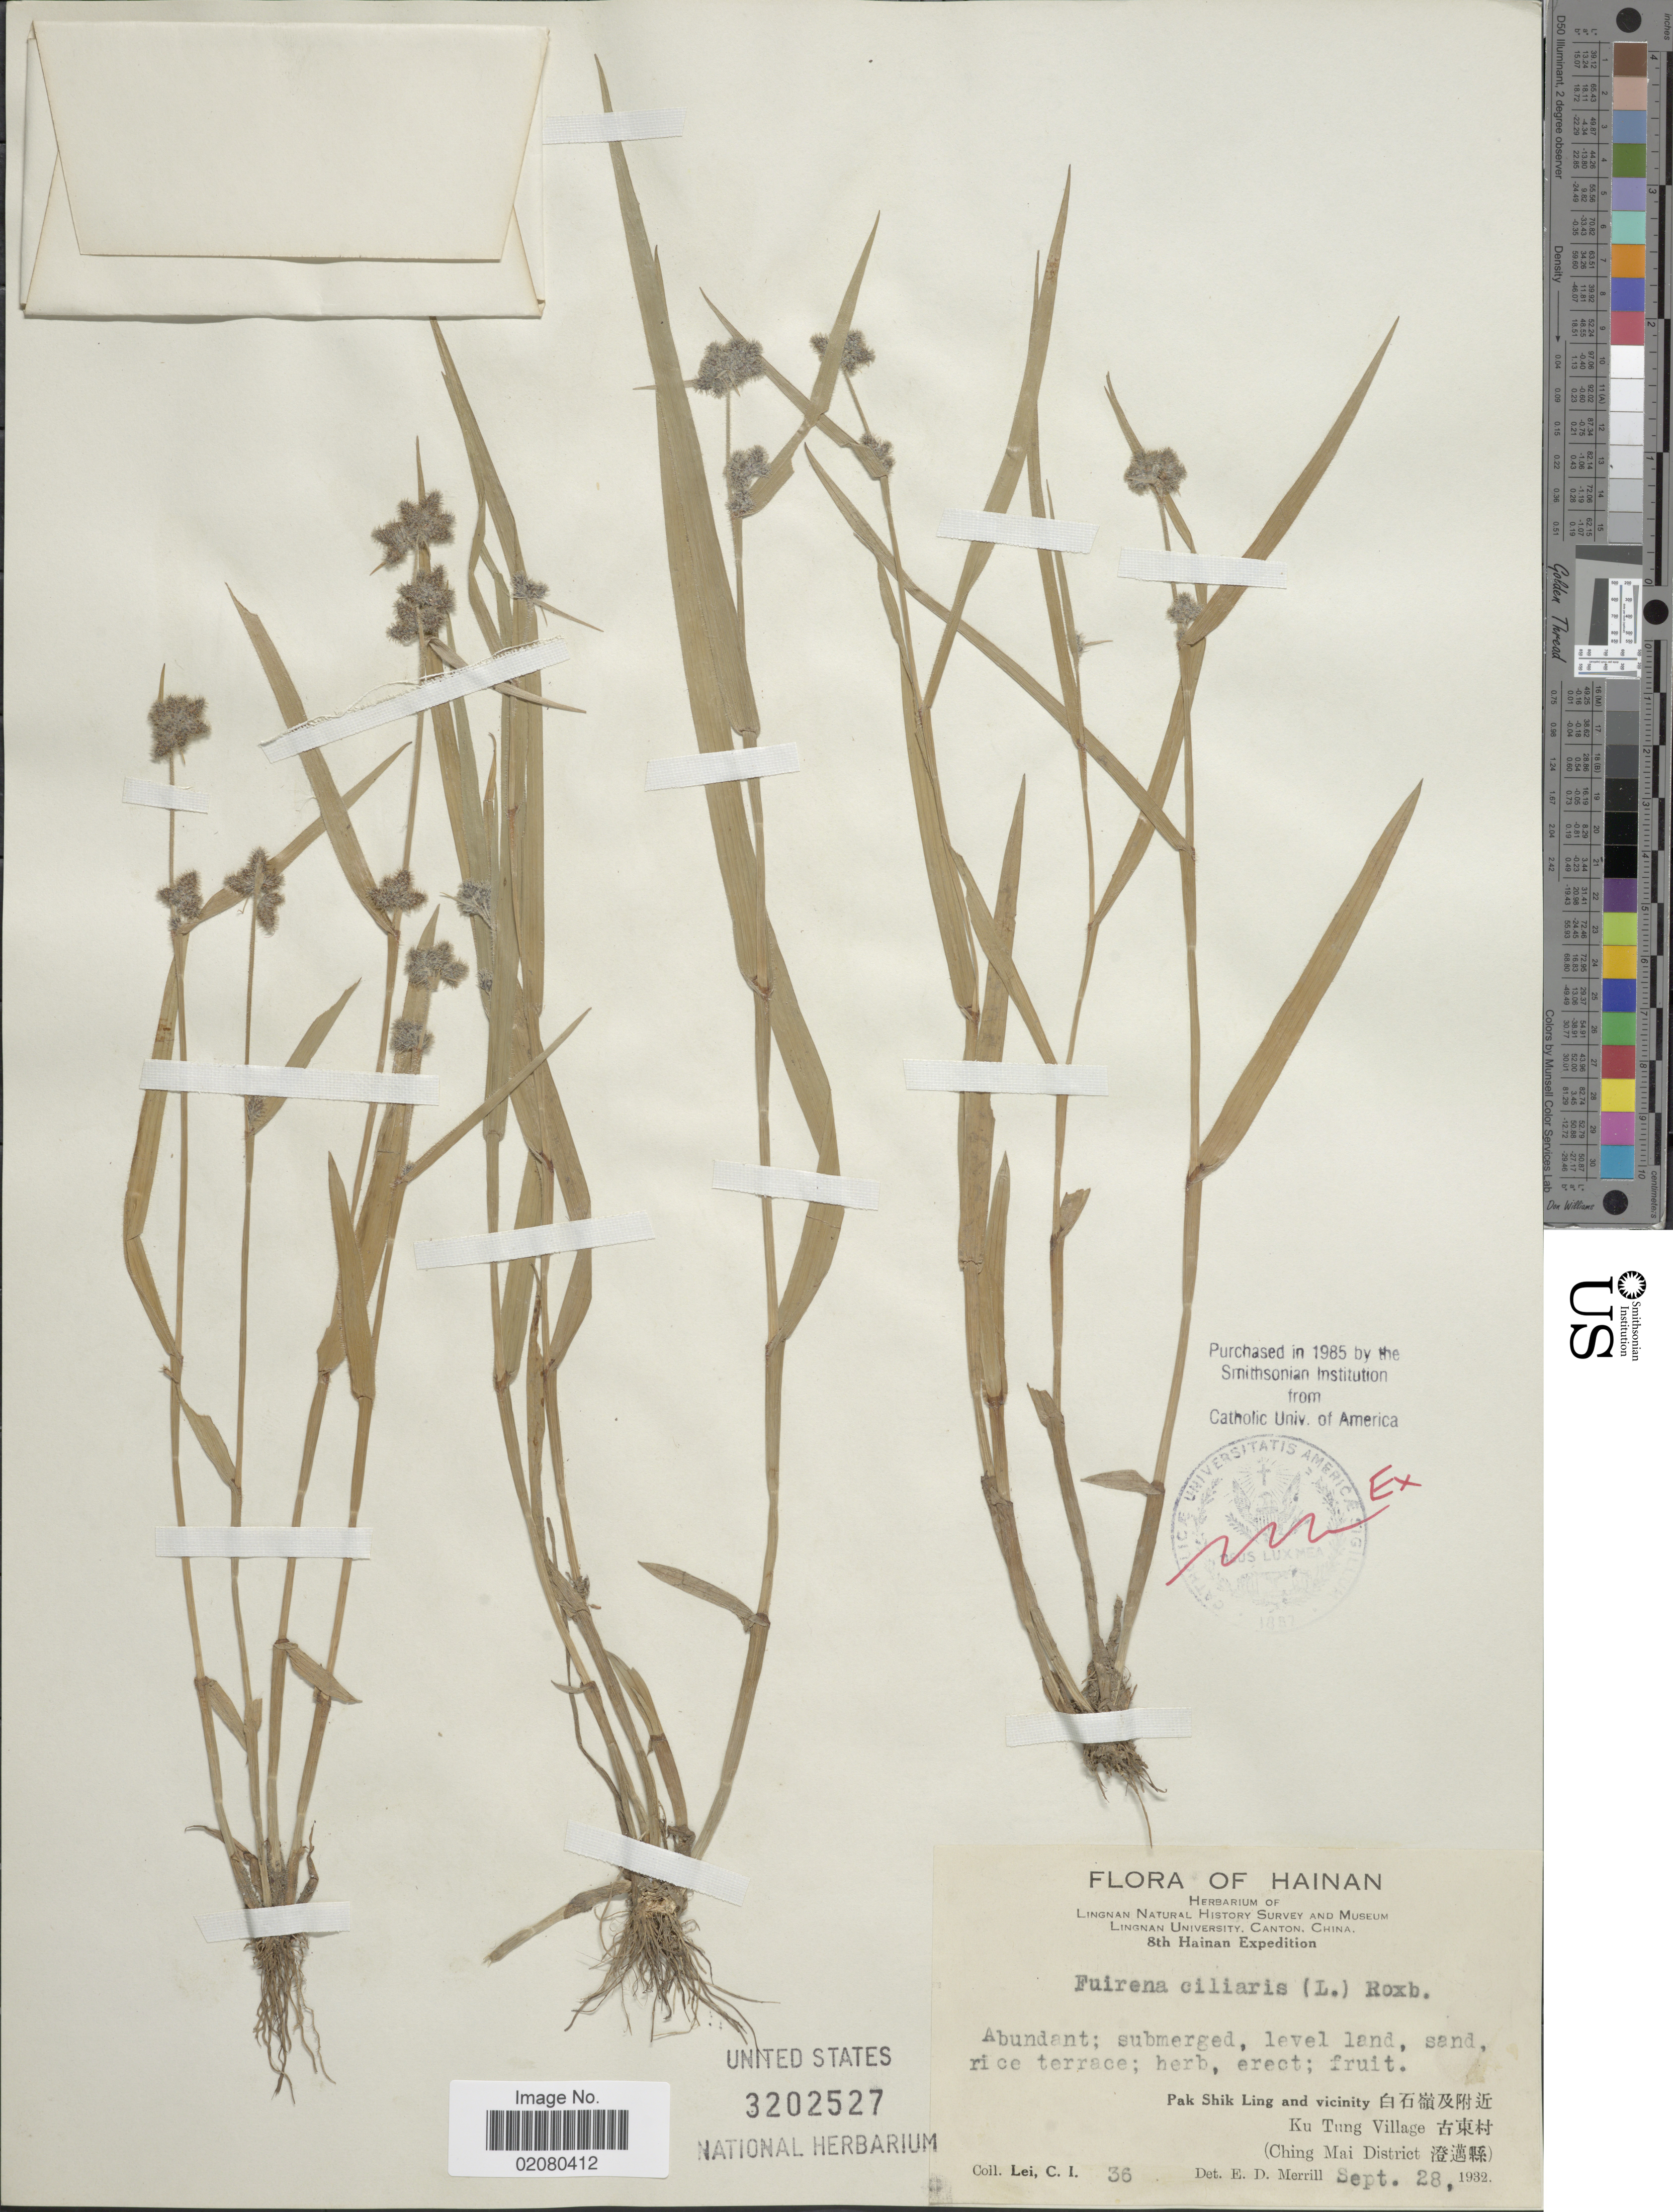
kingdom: Plantae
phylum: Tracheophyta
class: Liliopsida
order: Poales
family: Cyperaceae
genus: Fuirena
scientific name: Fuirena ciliaris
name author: (L.) Roxb.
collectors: C. I. Lei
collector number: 36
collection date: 1932-09-28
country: China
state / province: Hainan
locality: Rice terrace, Pak Shing Ling and vicinity, Ku Tung Village (Ching Mai District).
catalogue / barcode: US 3202527